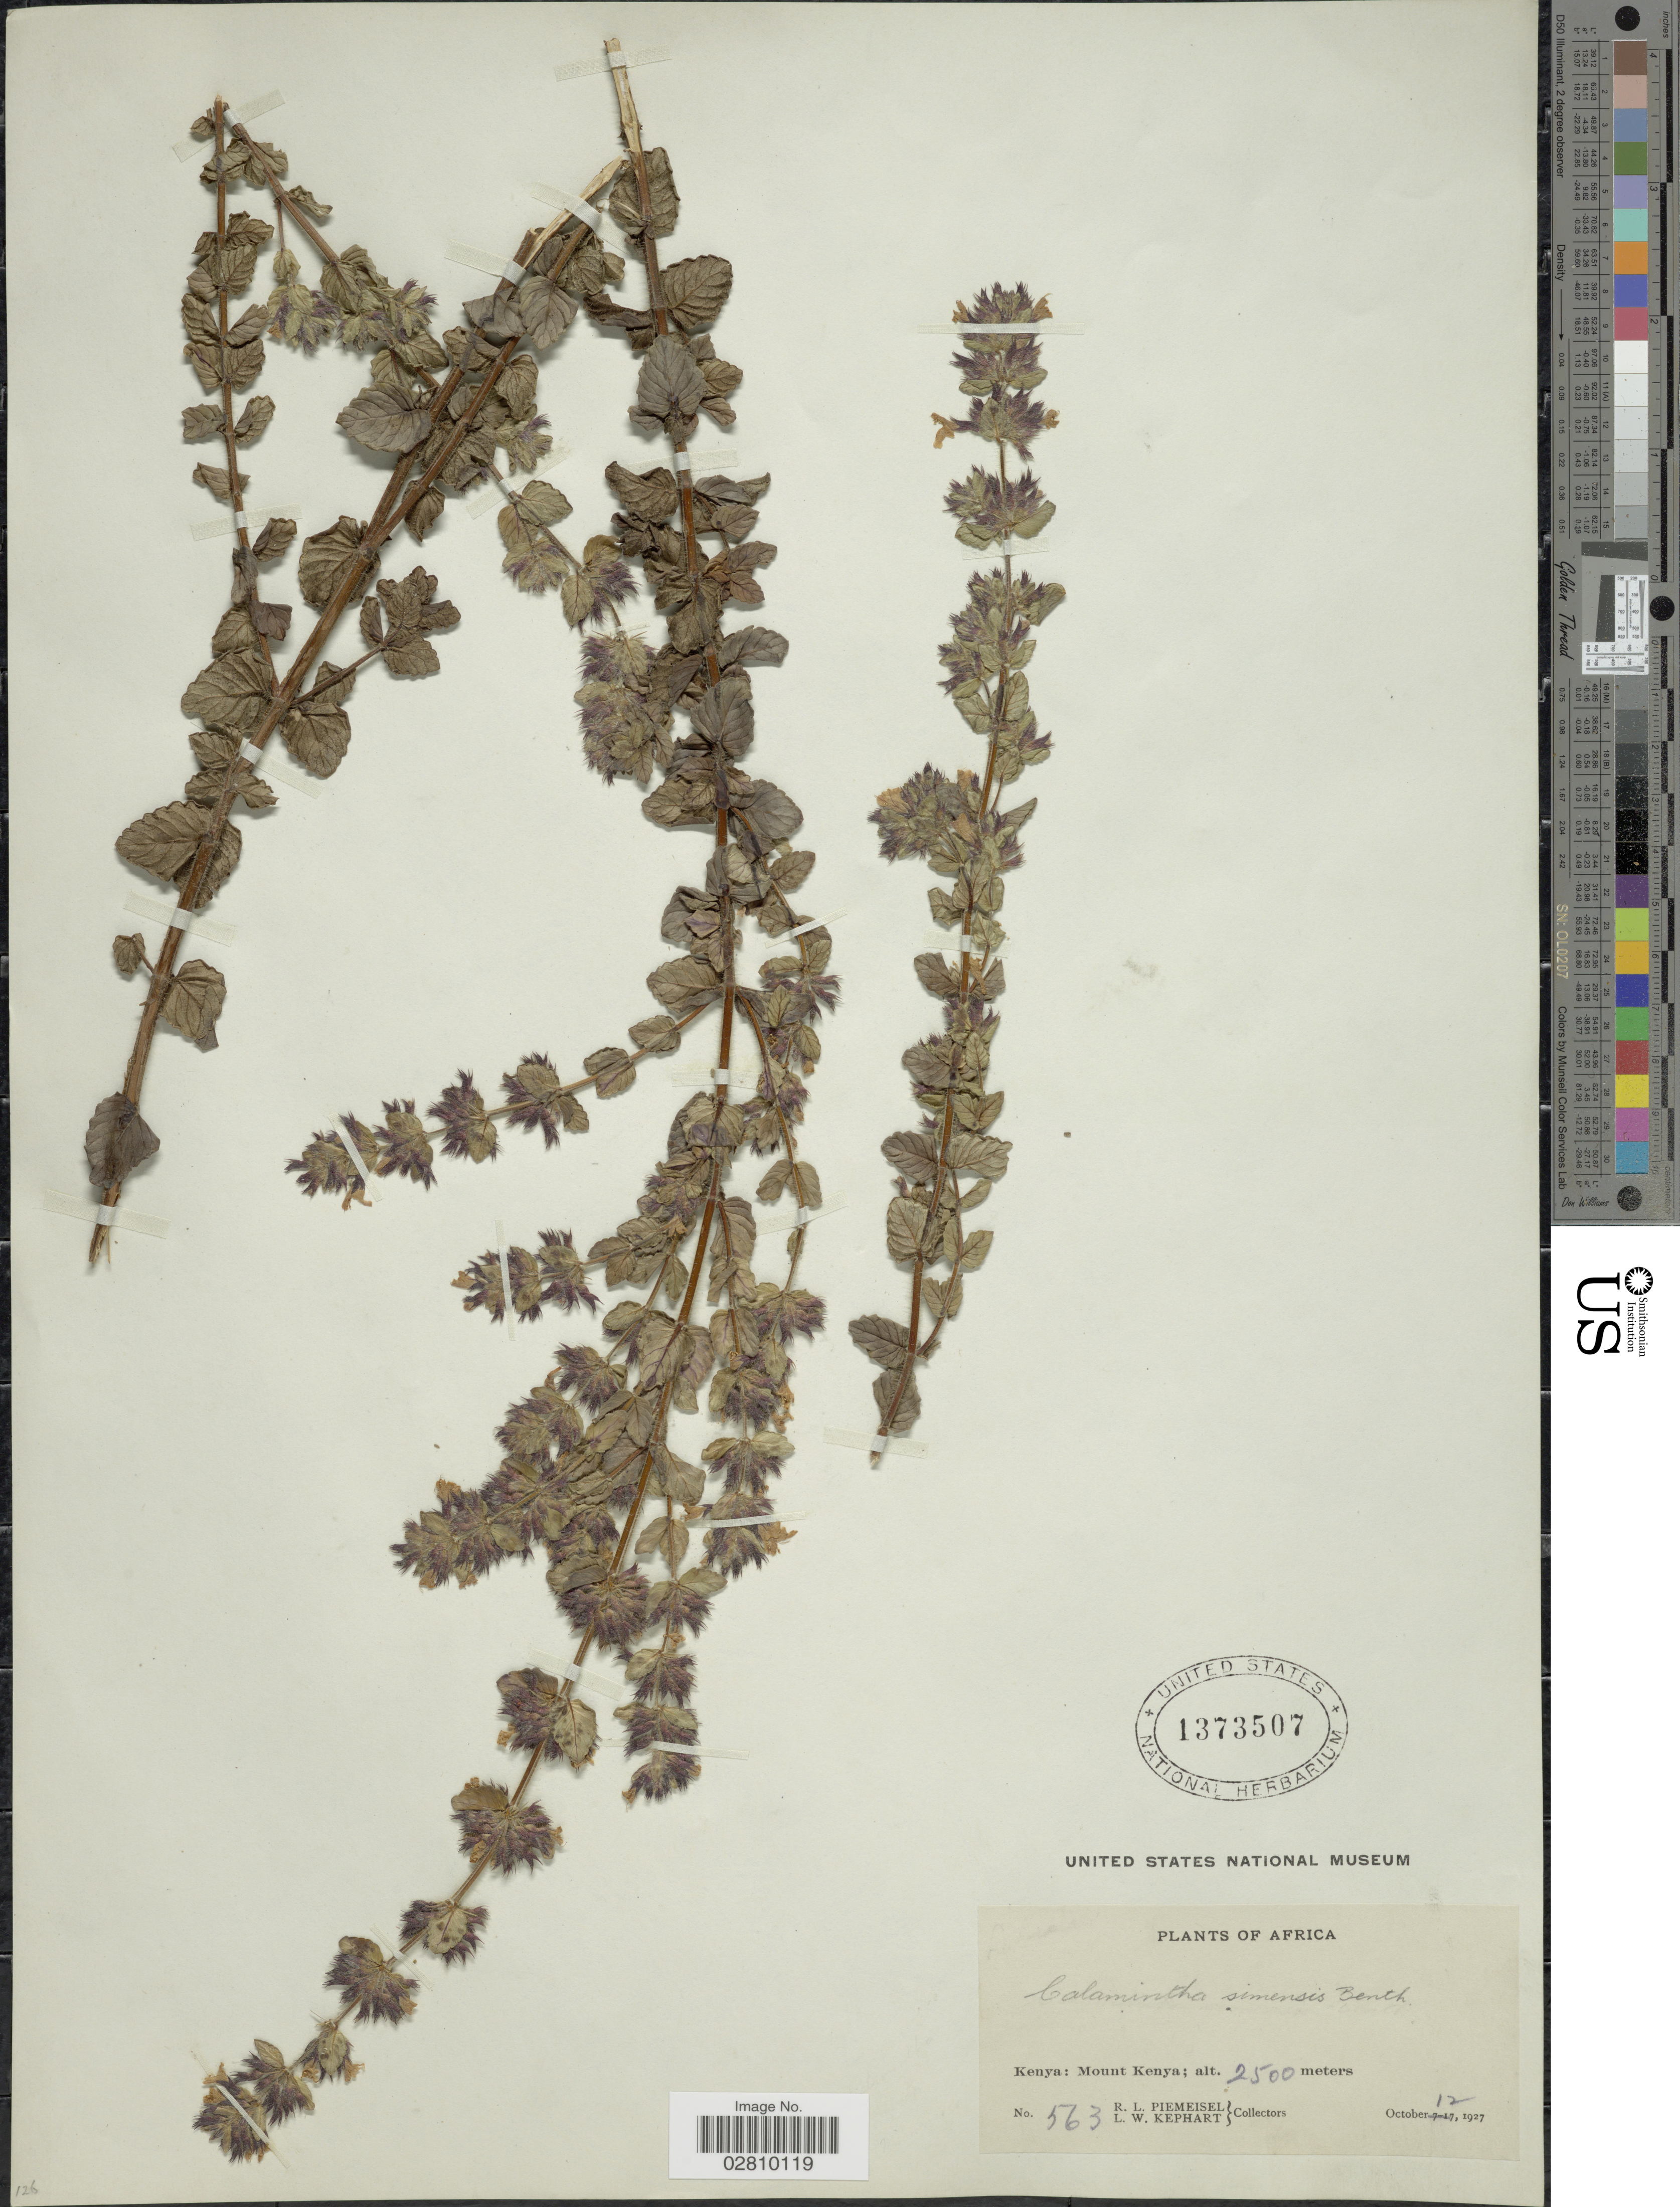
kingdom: Plantae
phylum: Tracheophyta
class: Magnoliopsida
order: Lamiales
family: Lamiaceae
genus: Calamintha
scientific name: Calamintha simensis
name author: Benth.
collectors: R. L. Piemeisel & L. W. Kephart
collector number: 563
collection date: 1927-10-12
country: Kenya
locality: Mount Kenya.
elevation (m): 2500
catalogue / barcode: US 1373507